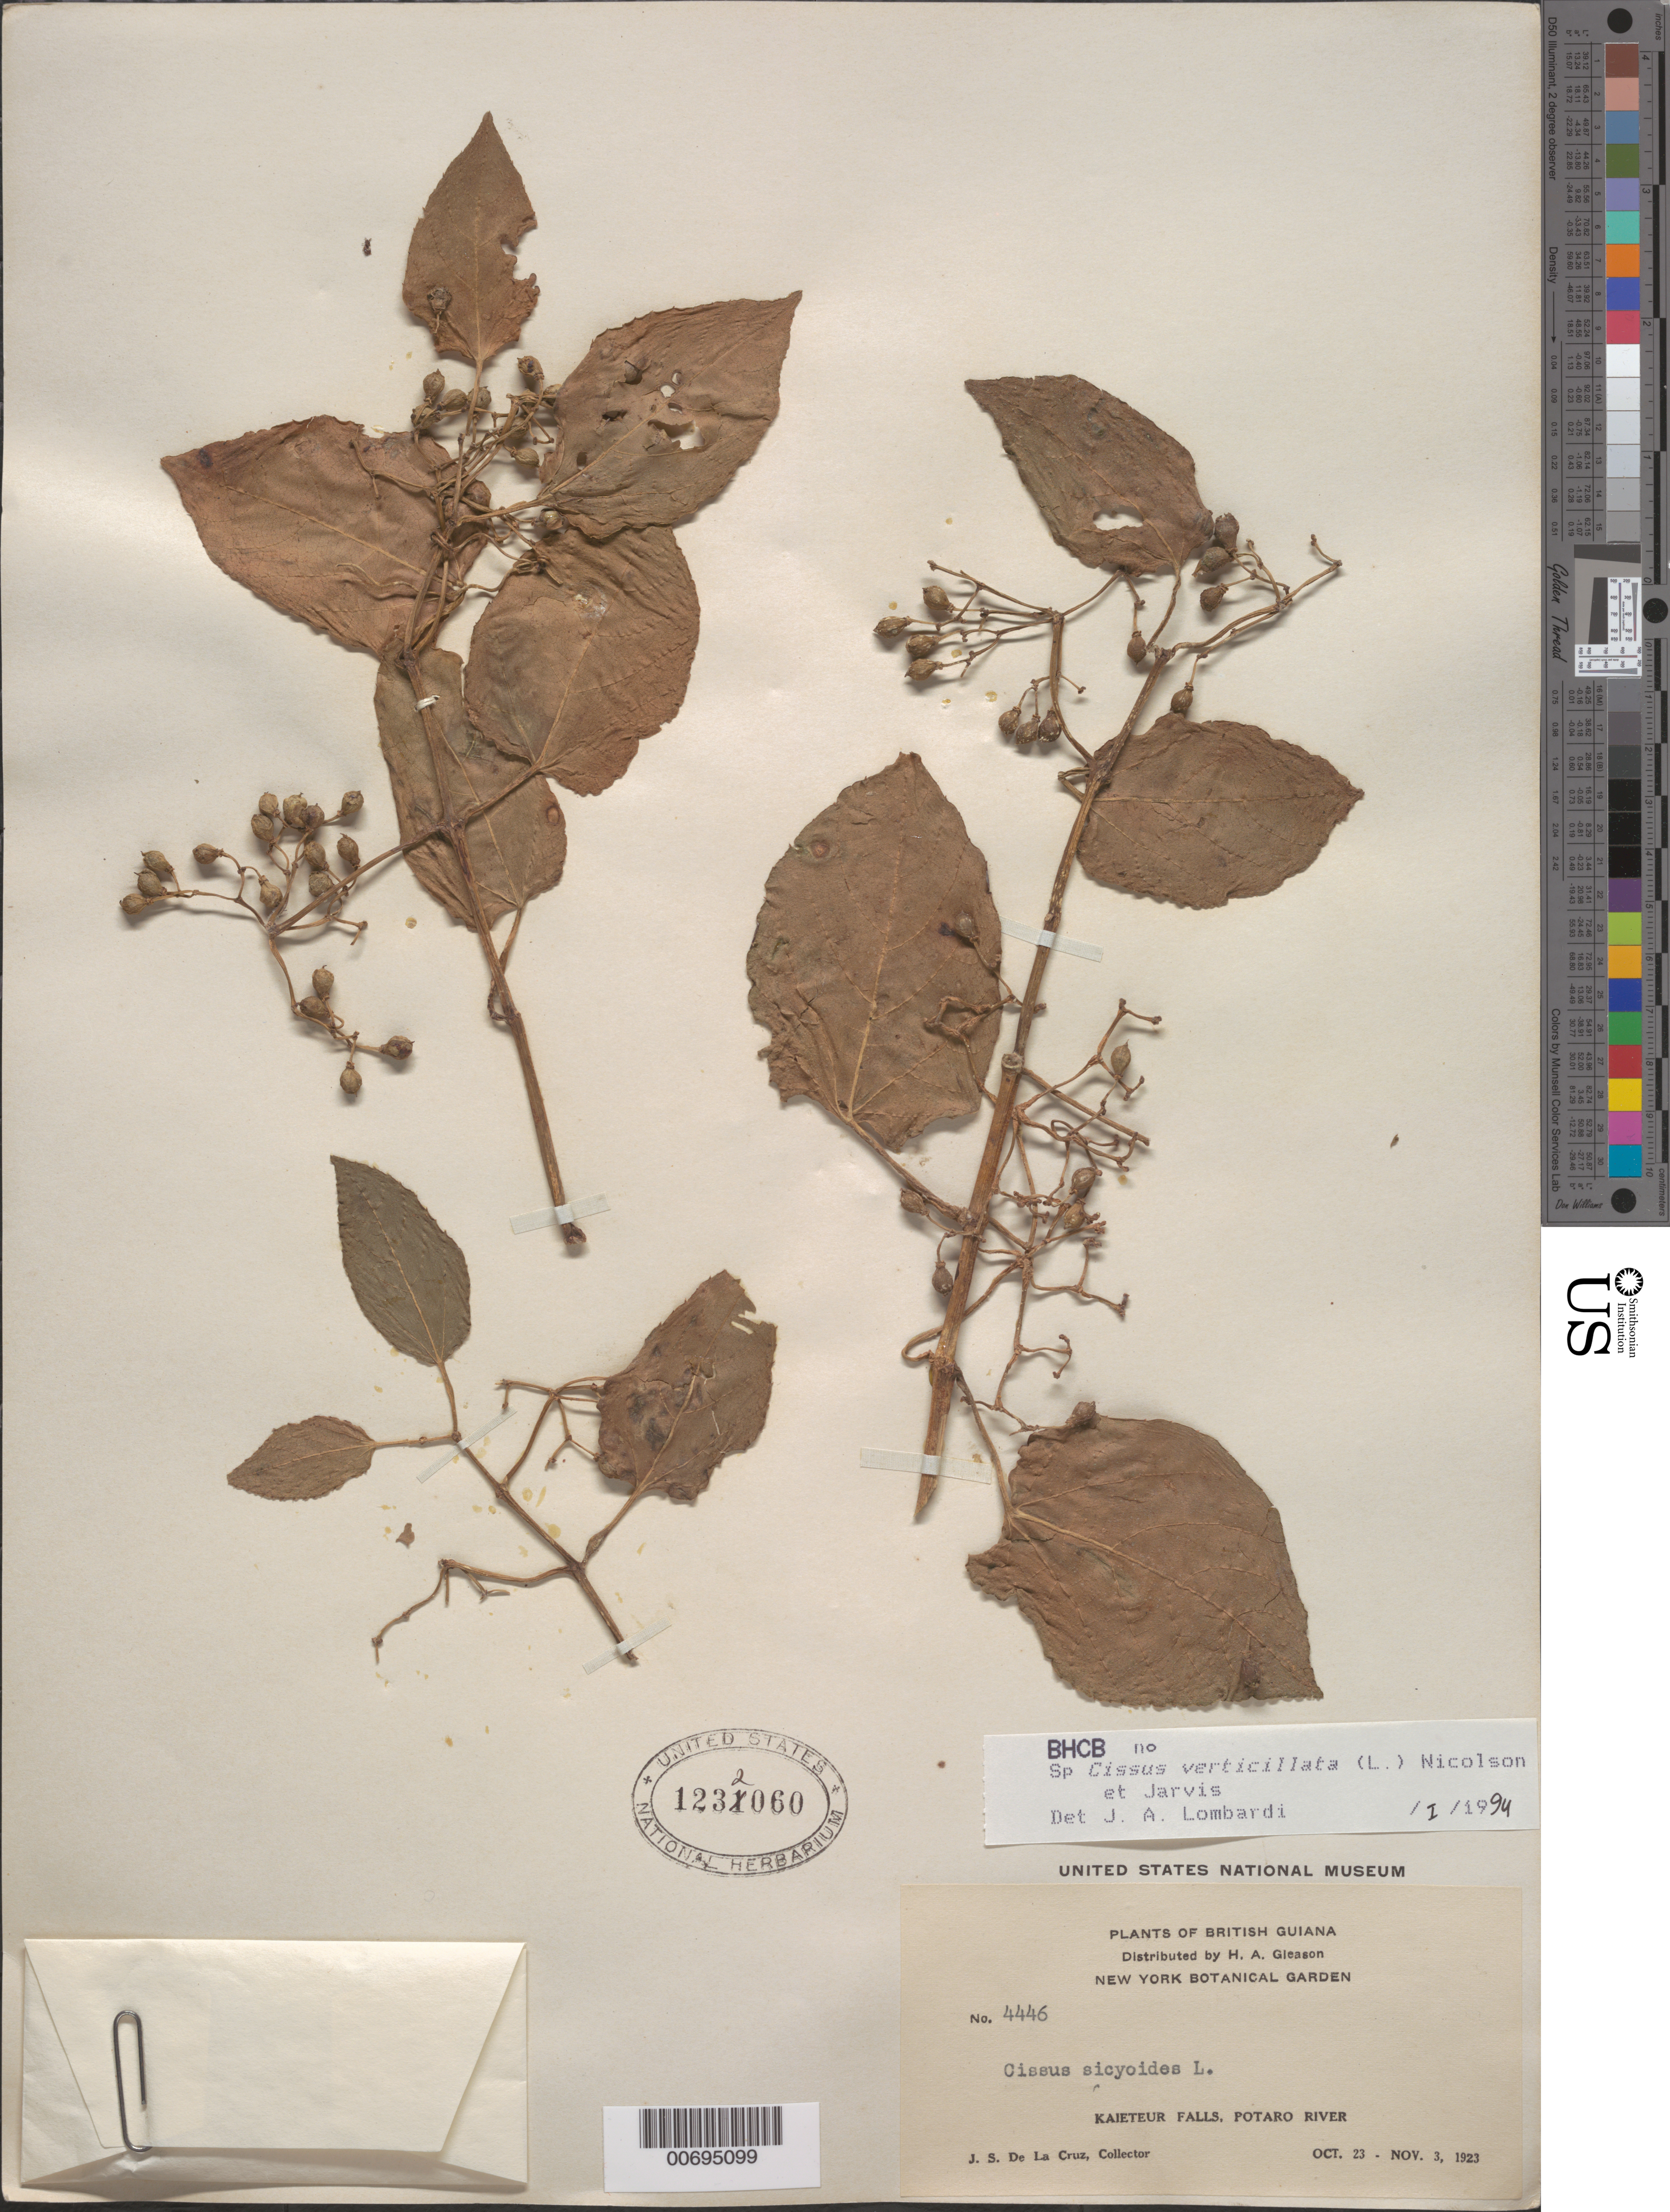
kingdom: Plantae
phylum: Tracheophyta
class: Magnoliopsida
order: Vitales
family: Vitaceae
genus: Cissus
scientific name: Cissus verticillata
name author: (L.) Nicolson & C.E. Jarvis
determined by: Lombardi, Julio A.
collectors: J. S. de la Cruz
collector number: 4446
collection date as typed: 23-Oct-23 to 3-Nov-23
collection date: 1923-10-23/1923-11-03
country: Guyana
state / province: Potaro-Siparuni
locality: Kaieteur Falls, Potaro R.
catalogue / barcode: US 1232060